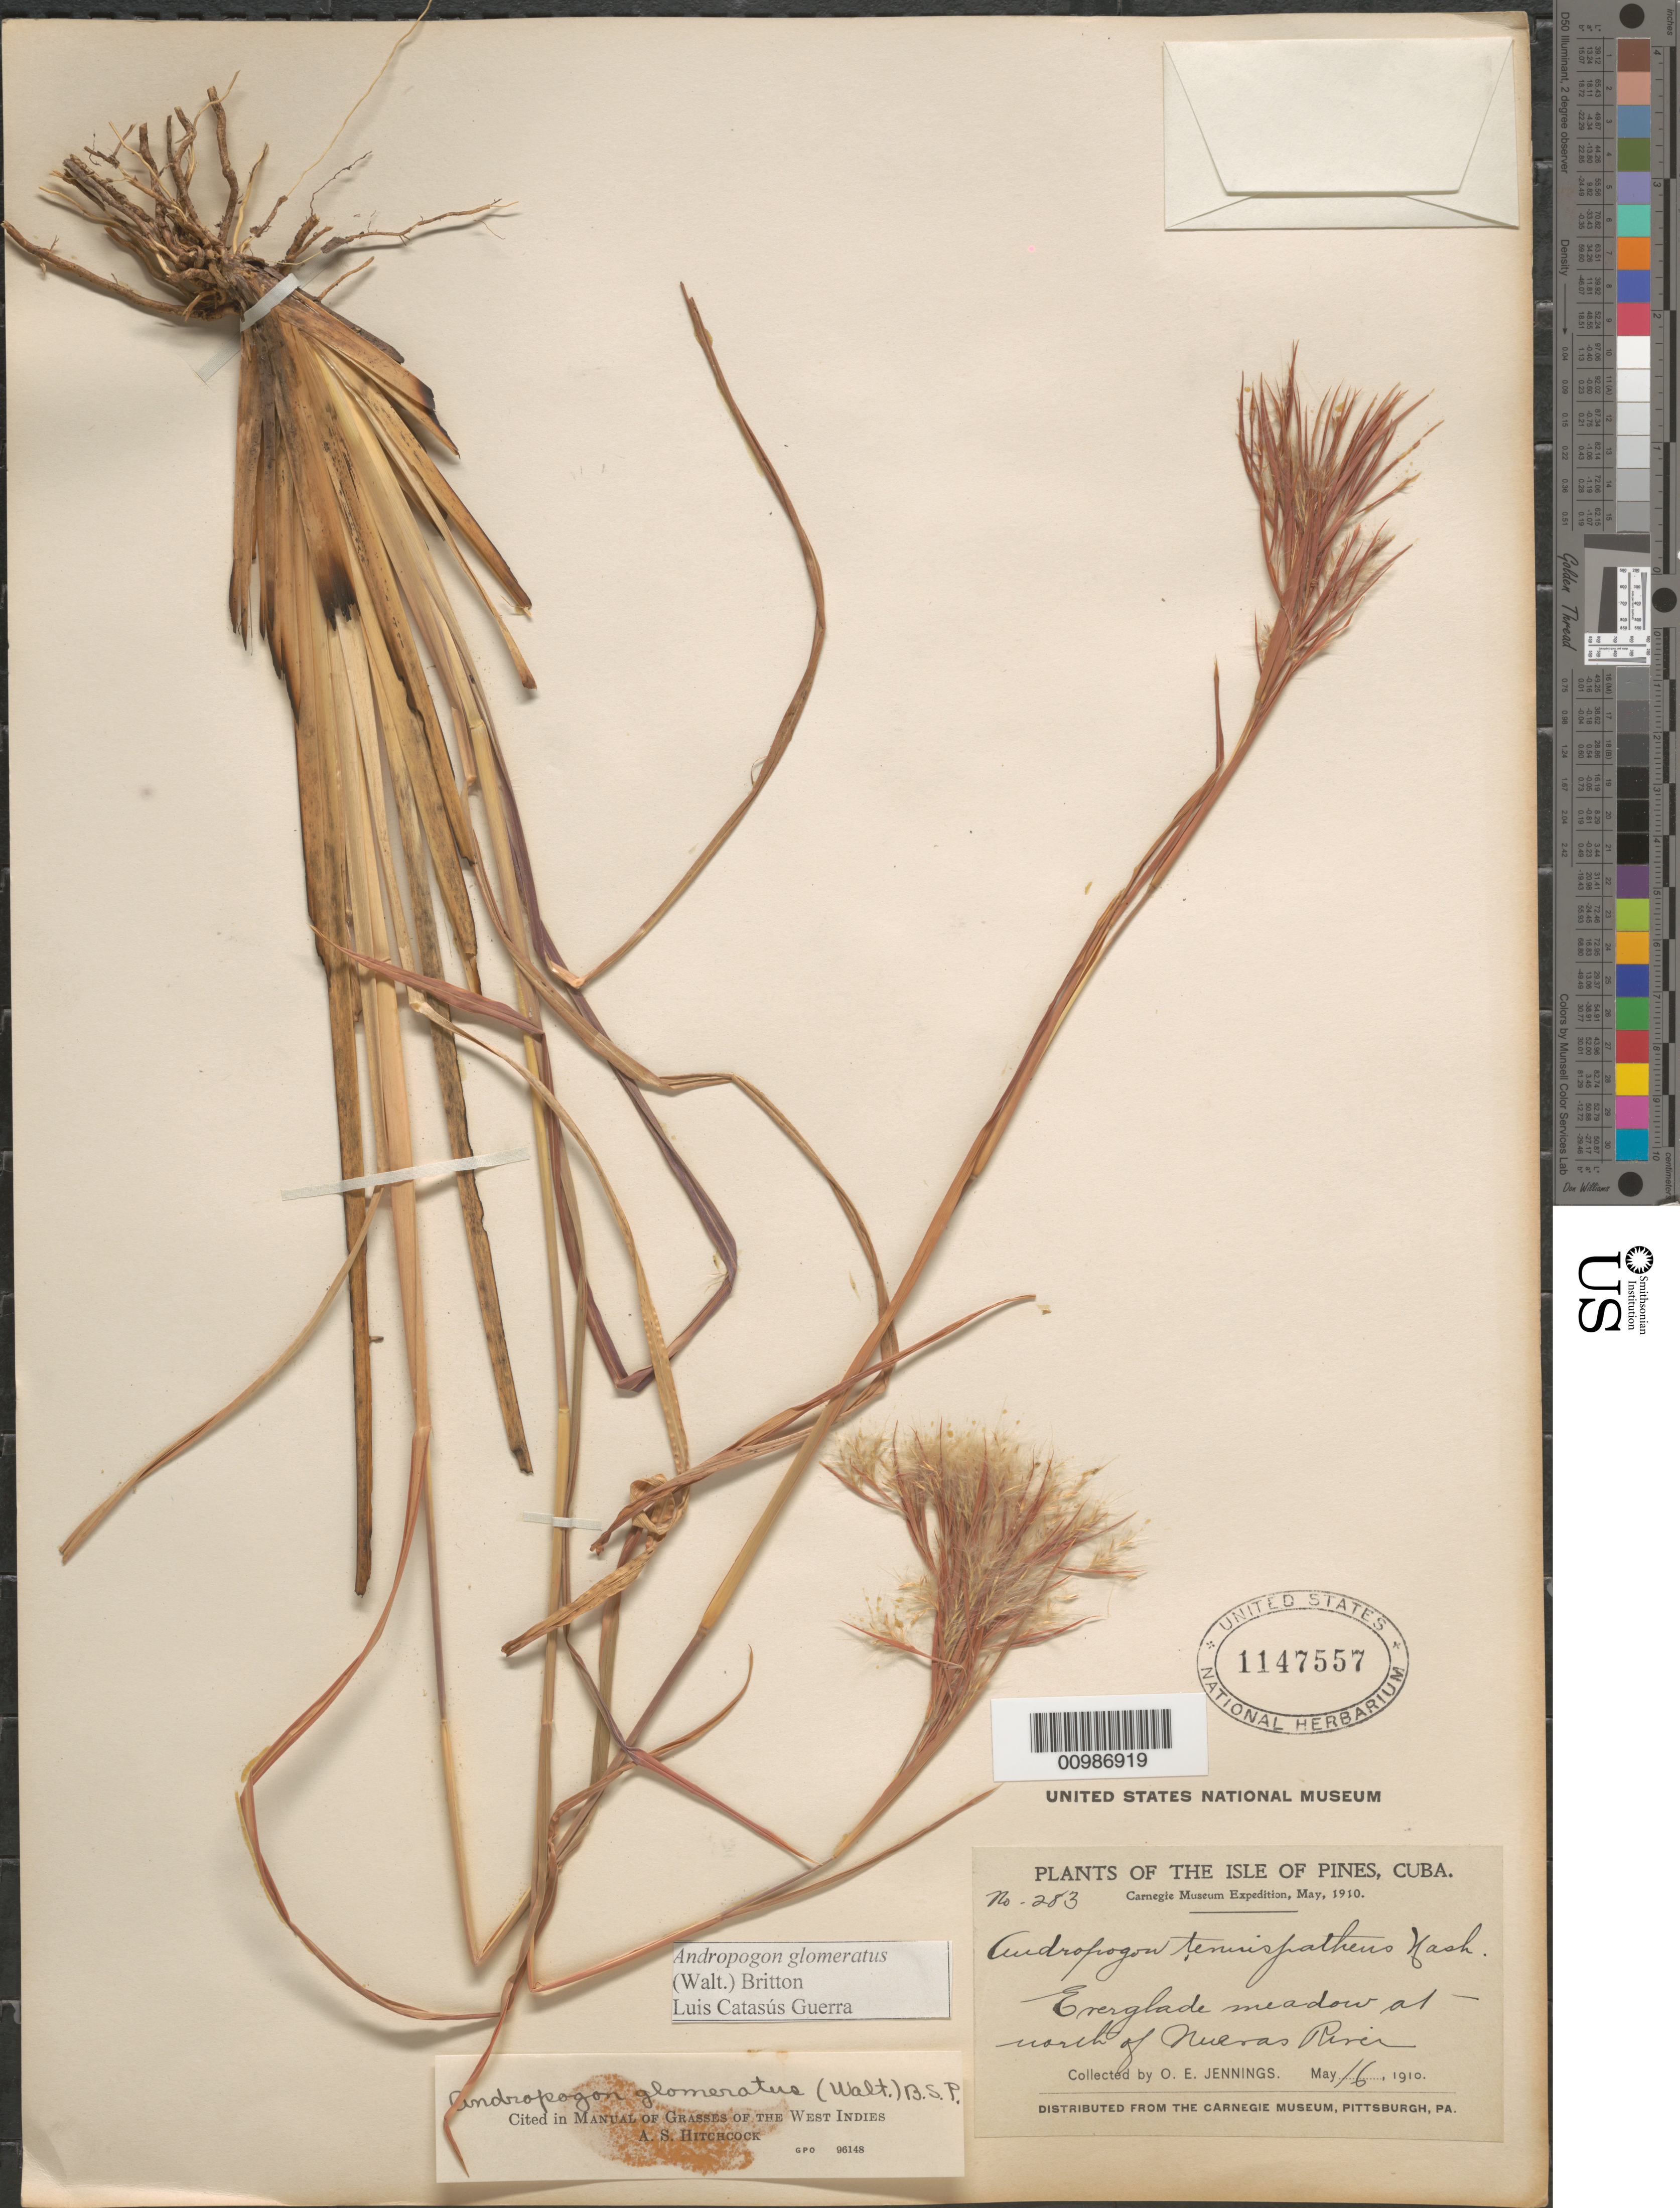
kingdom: Plantae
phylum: Tracheophyta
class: Liliopsida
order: Poales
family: Poaceae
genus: Andropogon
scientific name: Andropogon glomeratus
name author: (Walter) Britton, Stearns & Poggenb.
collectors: O. E. Jennings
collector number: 283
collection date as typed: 16 May 1910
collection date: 1910-05-16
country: Cuba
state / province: Isla de la Juventud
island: Isla de la Juventud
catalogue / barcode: US 1147557